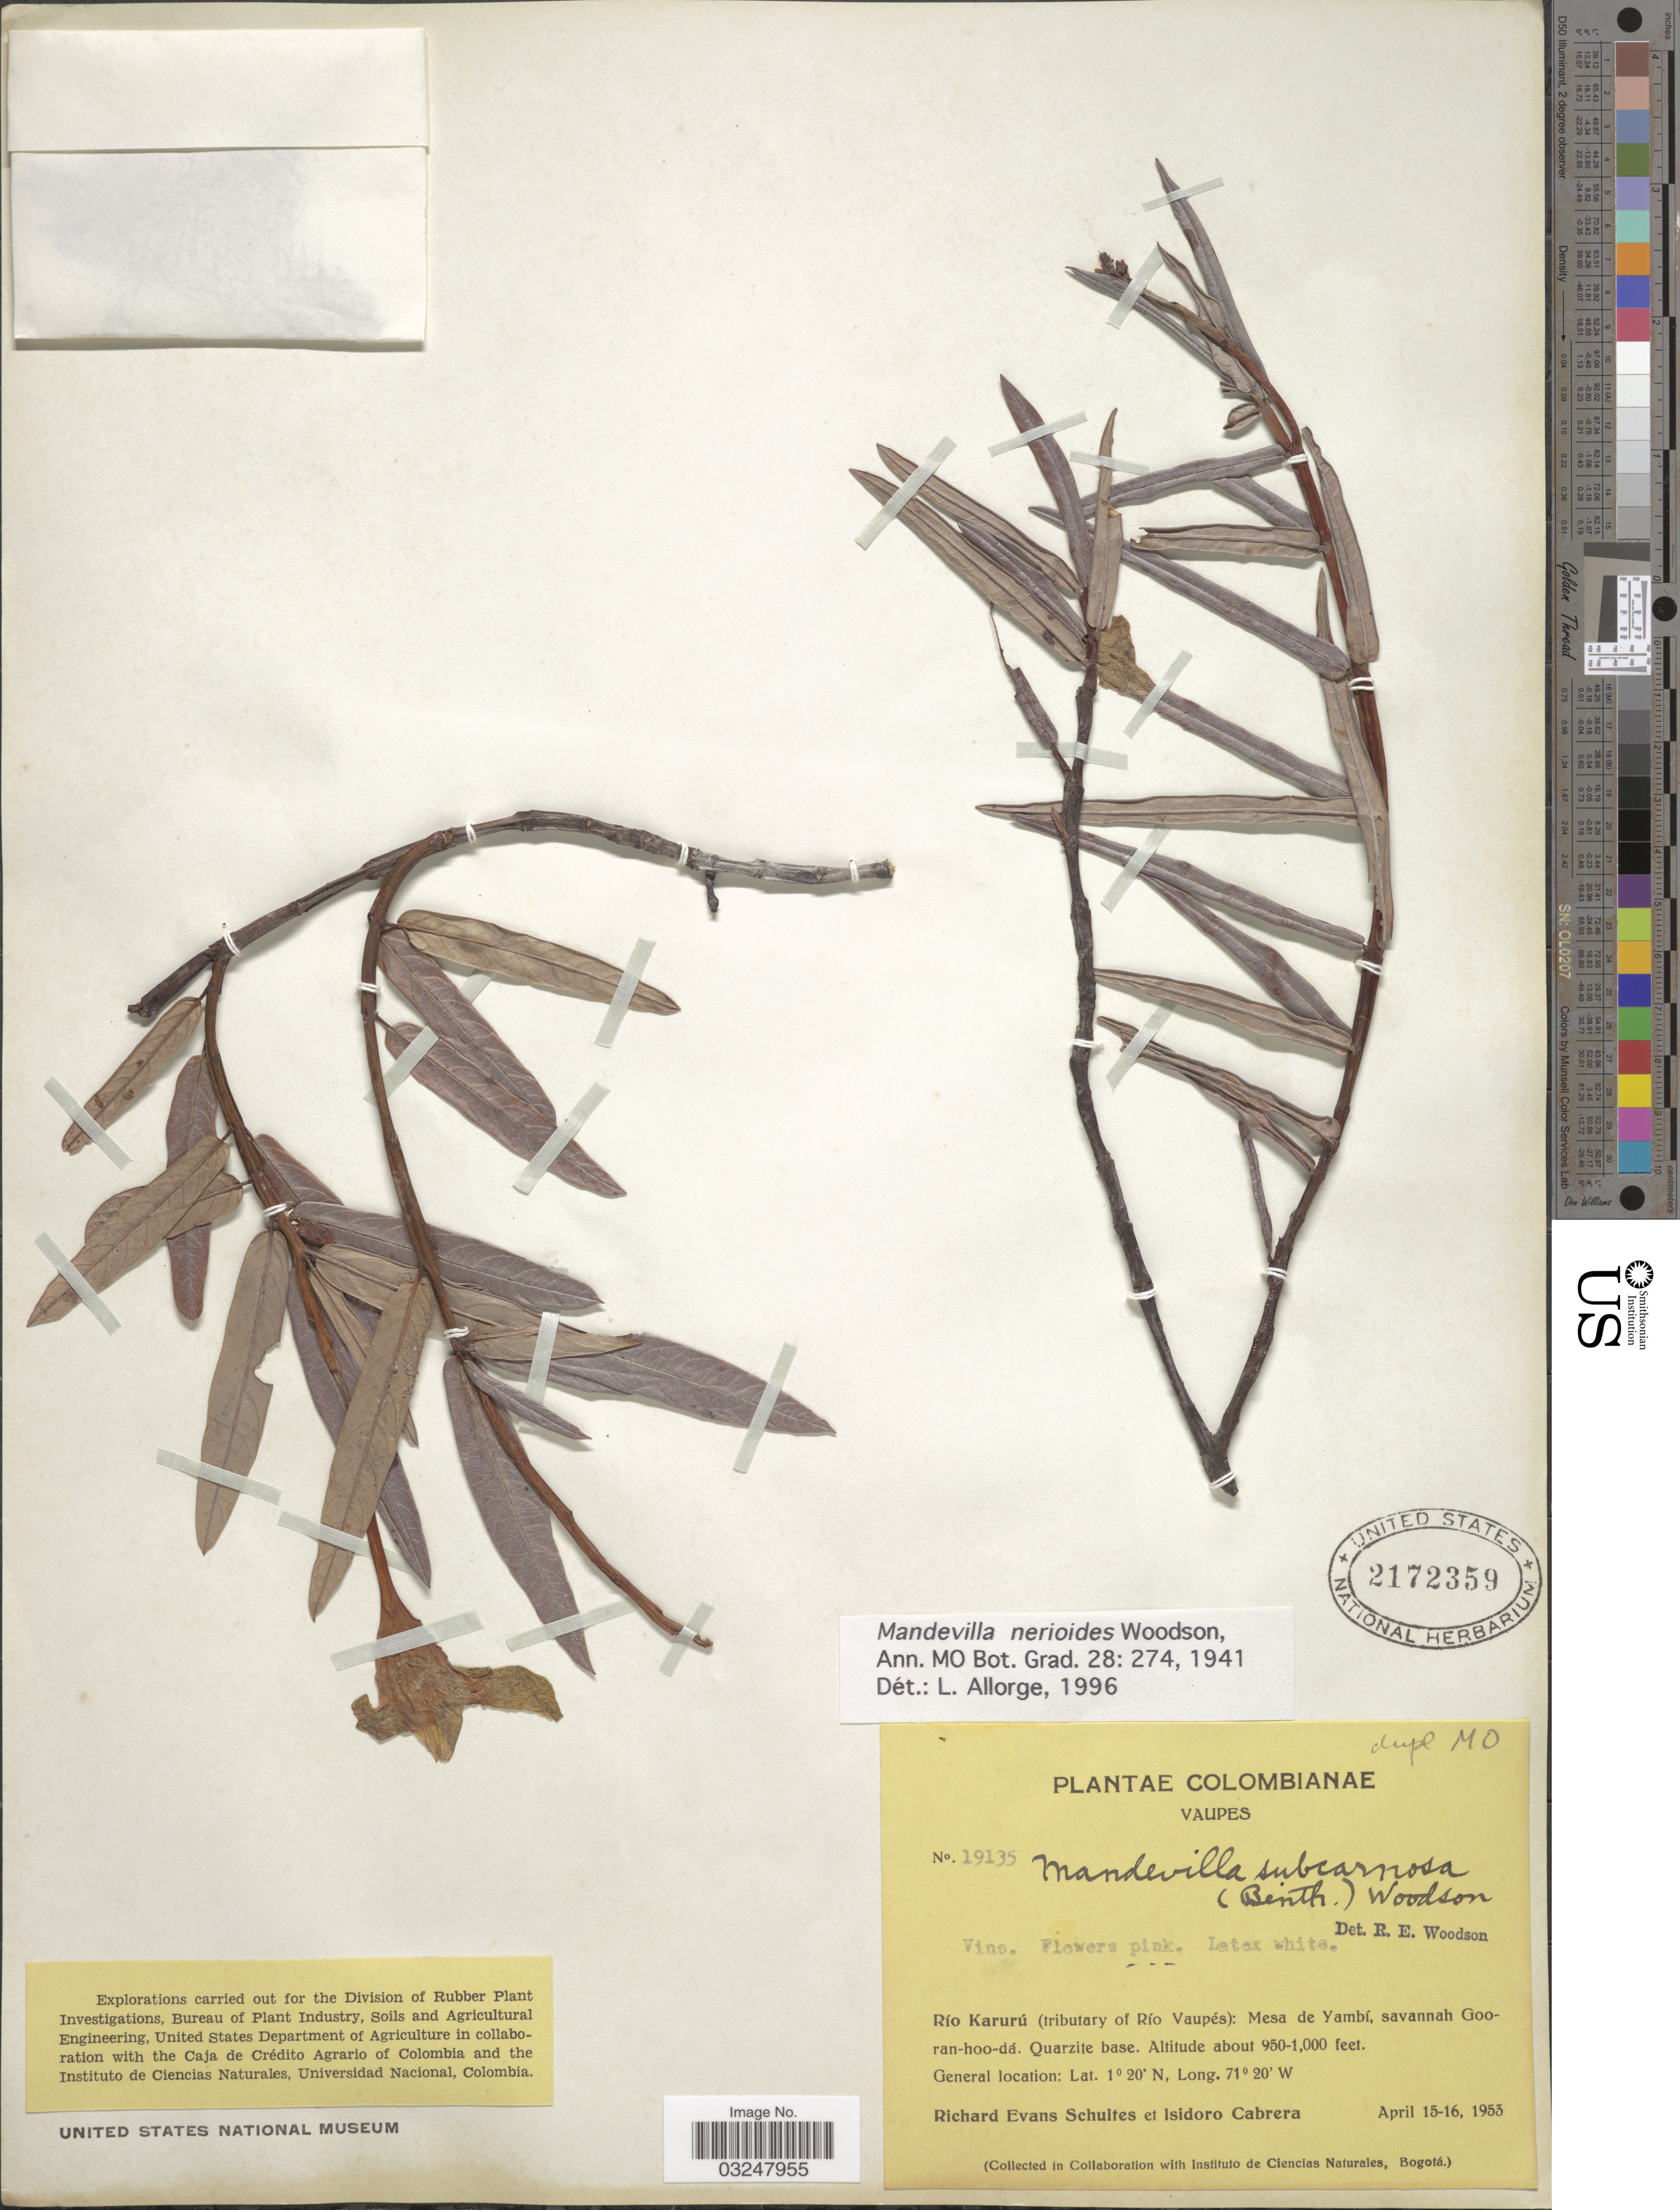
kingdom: Plantae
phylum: Tracheophyta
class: Magnoliopsida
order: Gentianales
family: Apocynaceae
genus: Mandevilla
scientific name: Mandevilla nerioides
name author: Woodson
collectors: R. E. Schultes & I. Cabrera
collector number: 19135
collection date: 1953-04-15/1953-04-16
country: Colombia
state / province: Vaupés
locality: Río Karurú (tributary of Río Vaupés): Mesa de Yambí, savannah Gooran-hoo-dá, Quarzite base.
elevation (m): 290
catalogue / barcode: US 2172359